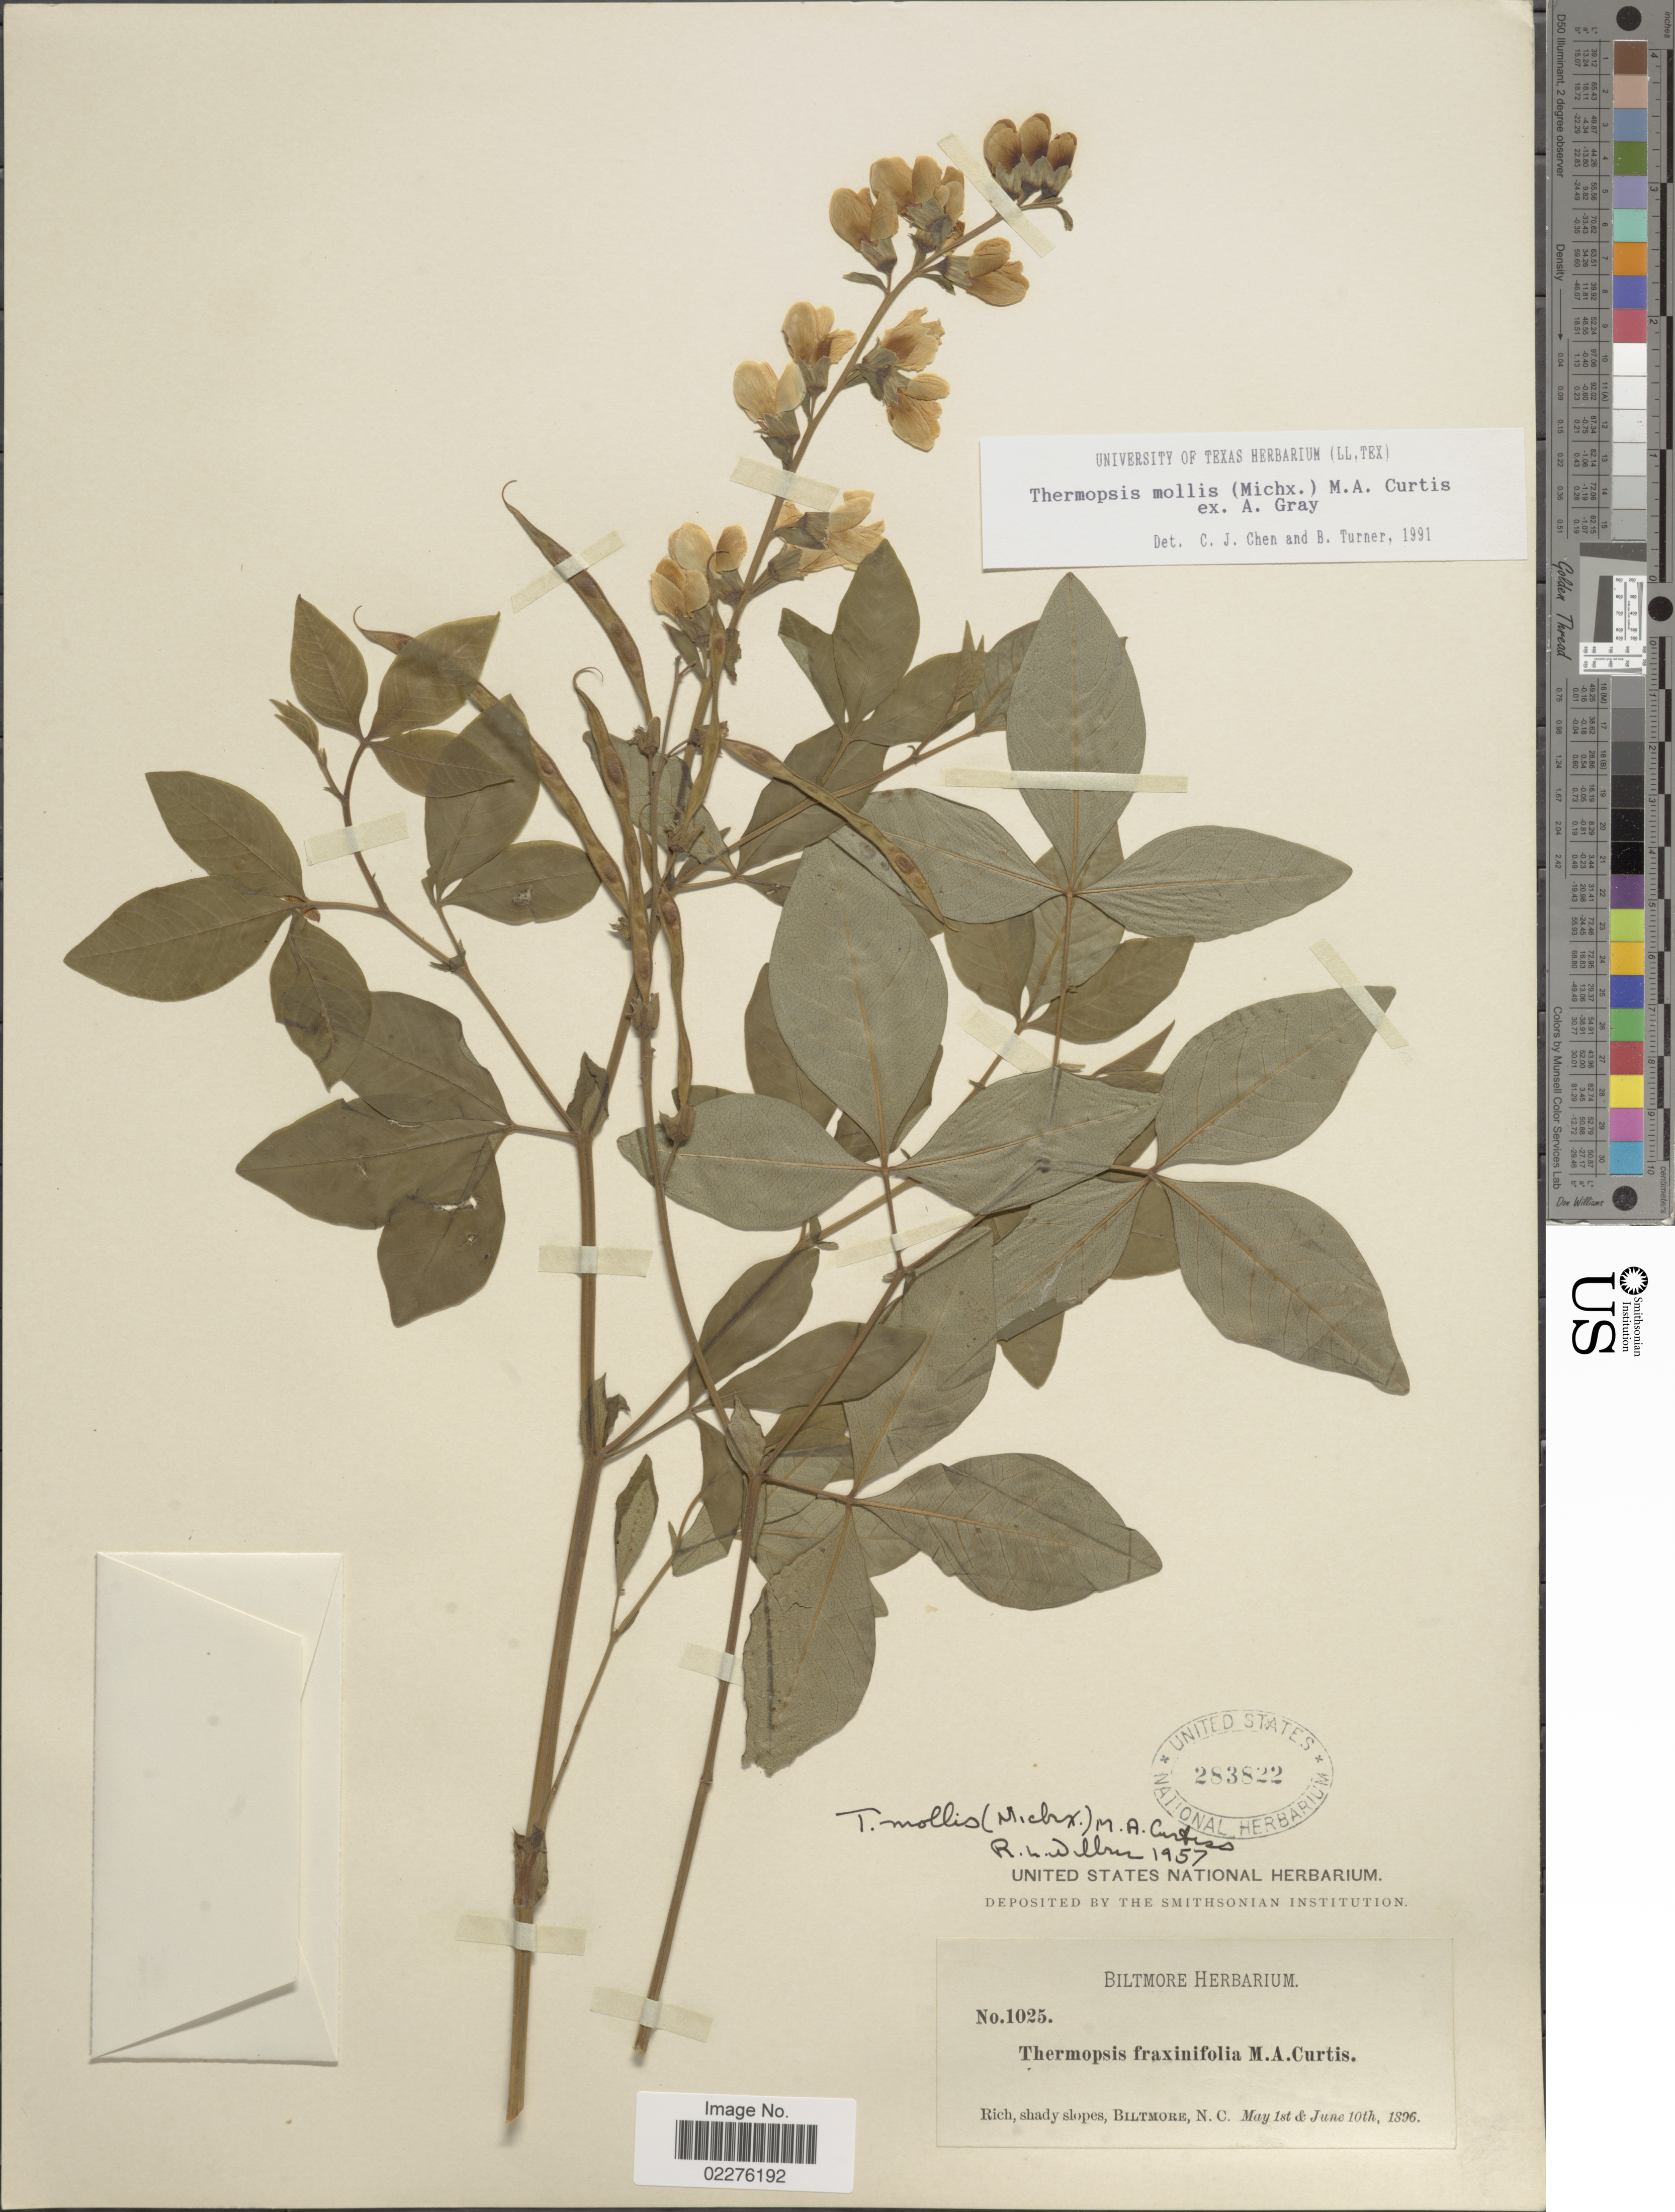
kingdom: Plantae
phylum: Tracheophyta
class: Magnoliopsida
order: Fabales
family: Fabaceae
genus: Thermopsis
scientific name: Thermopsis mollis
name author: (Michx.) M.A. Curtis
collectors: ex herb. Biltmore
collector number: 1025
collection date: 1896-05-01/1896-06-10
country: United States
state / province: North Carolina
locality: Rich, shady slopes, Biltmore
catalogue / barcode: US 283822